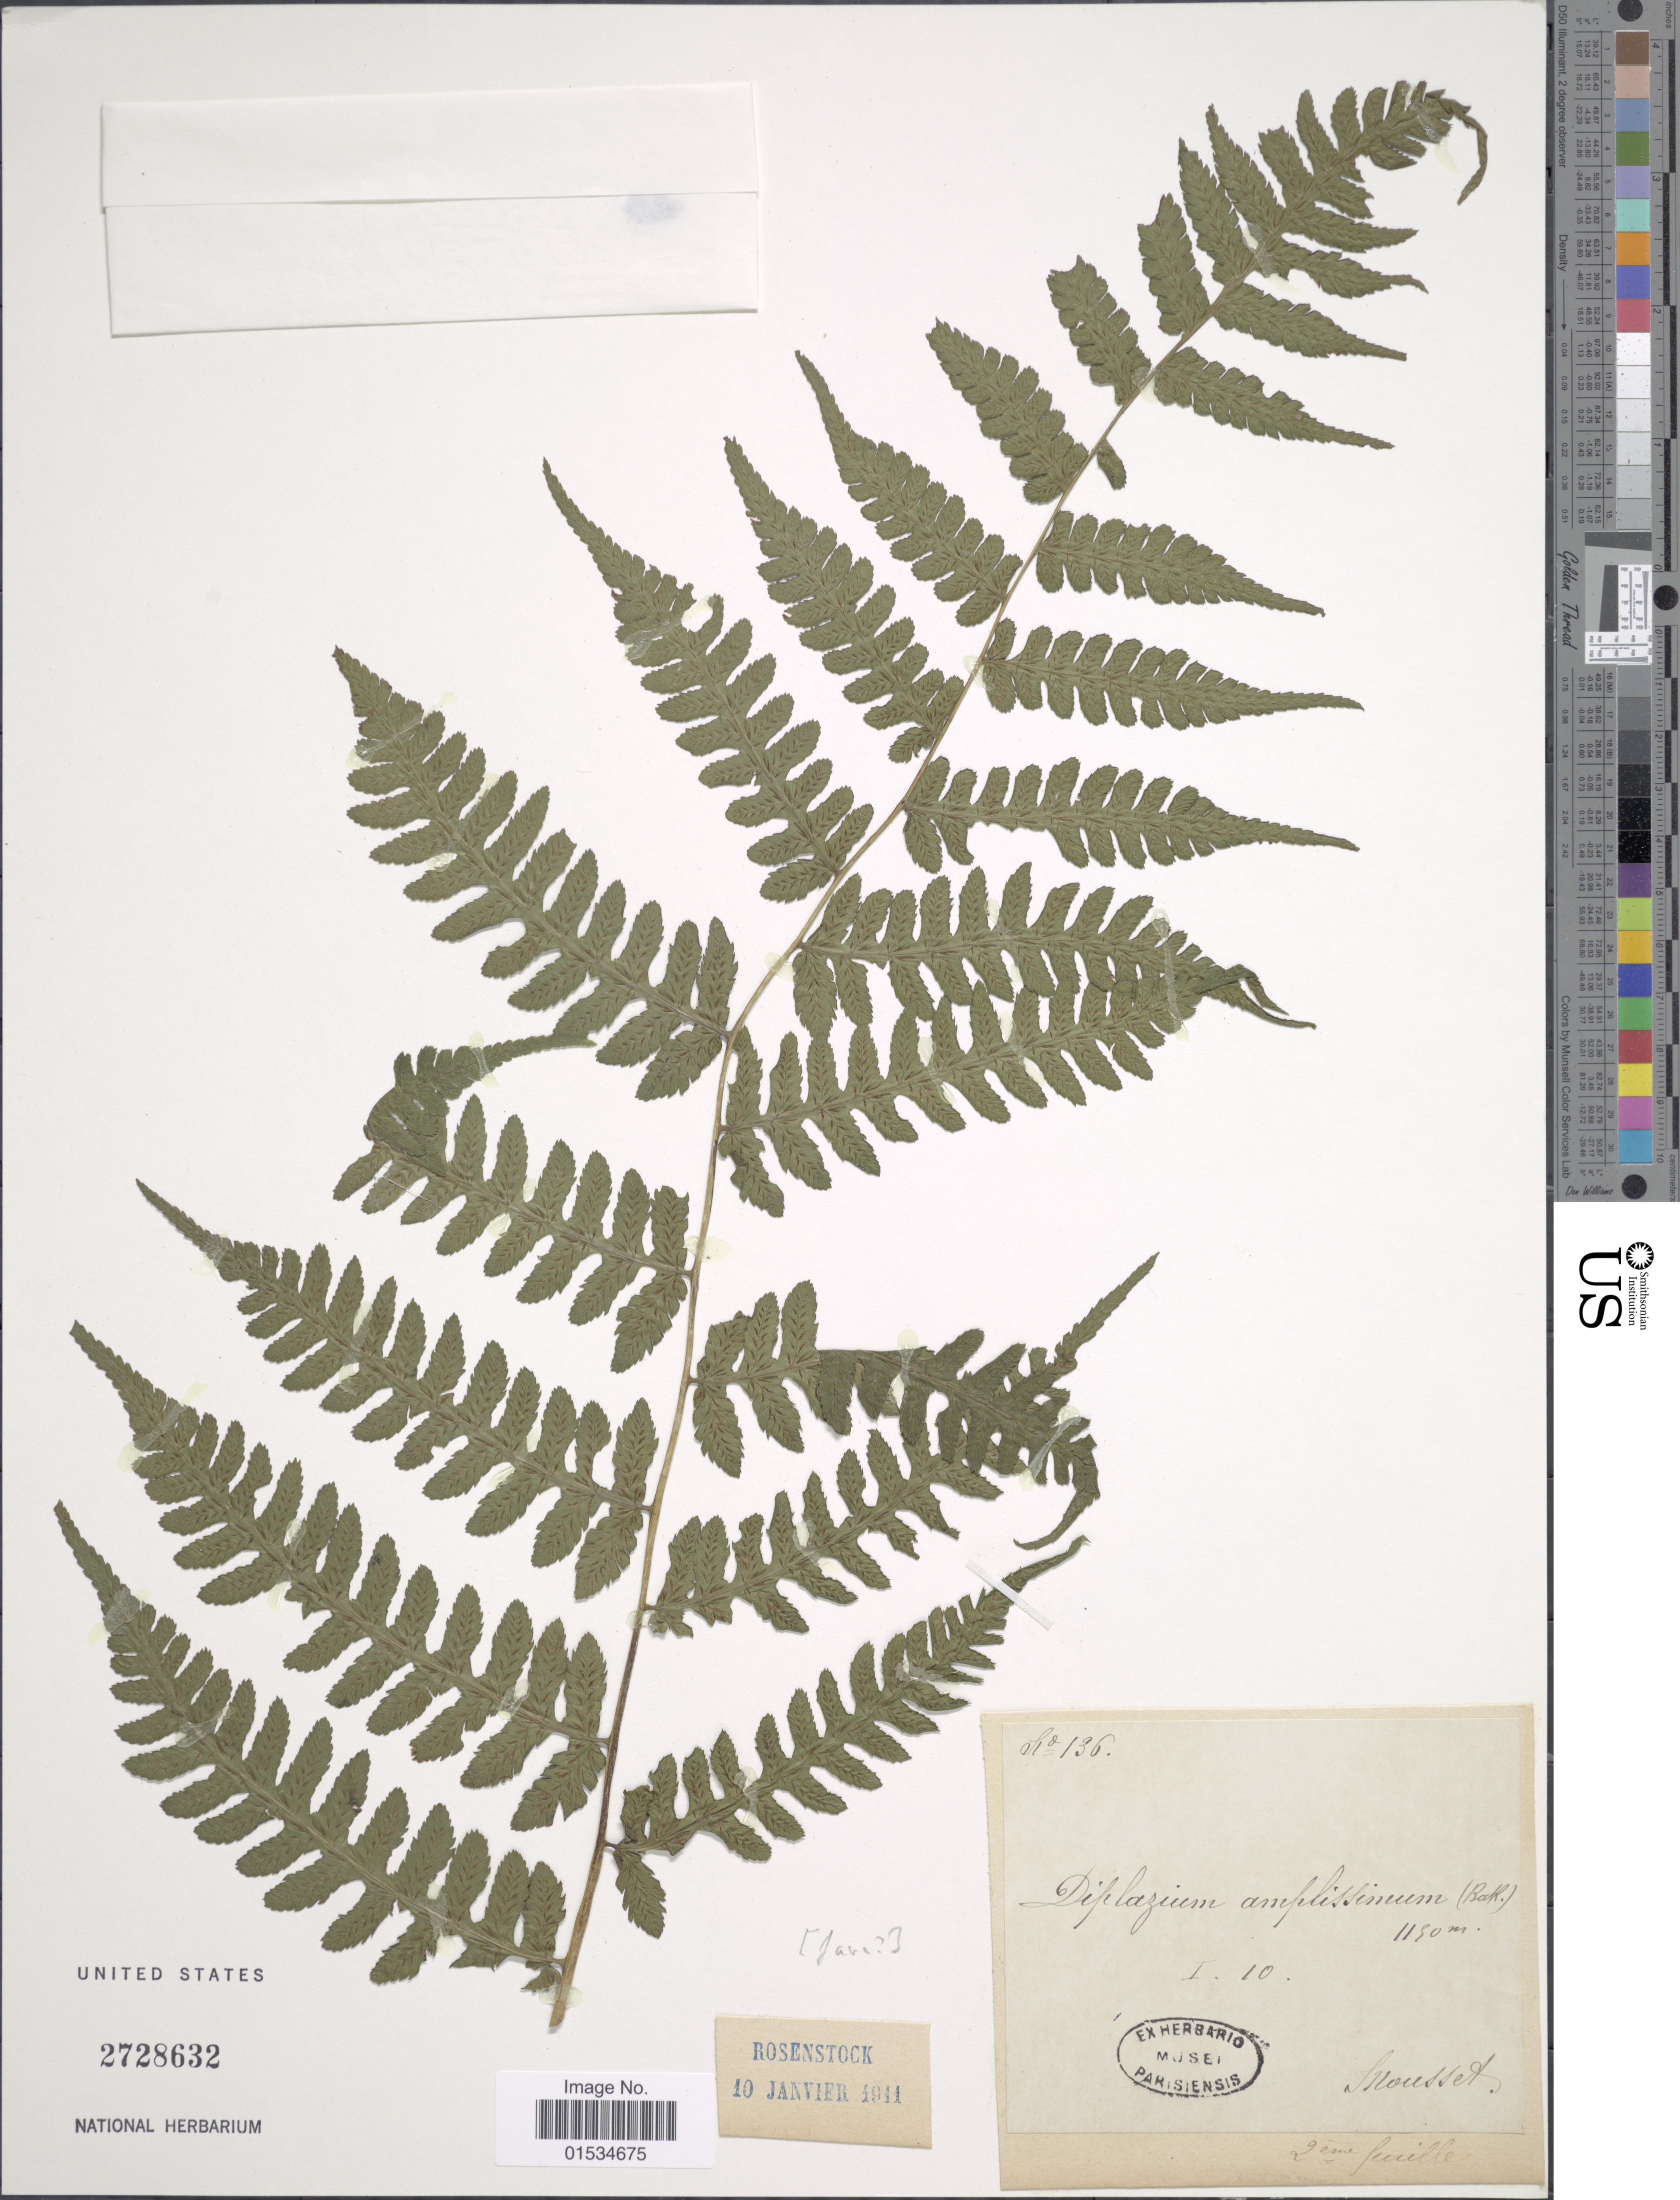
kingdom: Plantae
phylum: Tracheophyta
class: Polypodiopsida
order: Polypodiales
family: Athyriaceae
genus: Diplazium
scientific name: Diplazium amplissimum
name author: (Baker) Diels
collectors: Mousset, --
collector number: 136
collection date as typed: Transcribed d/m/y: /1/10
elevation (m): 1150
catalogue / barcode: US 272632